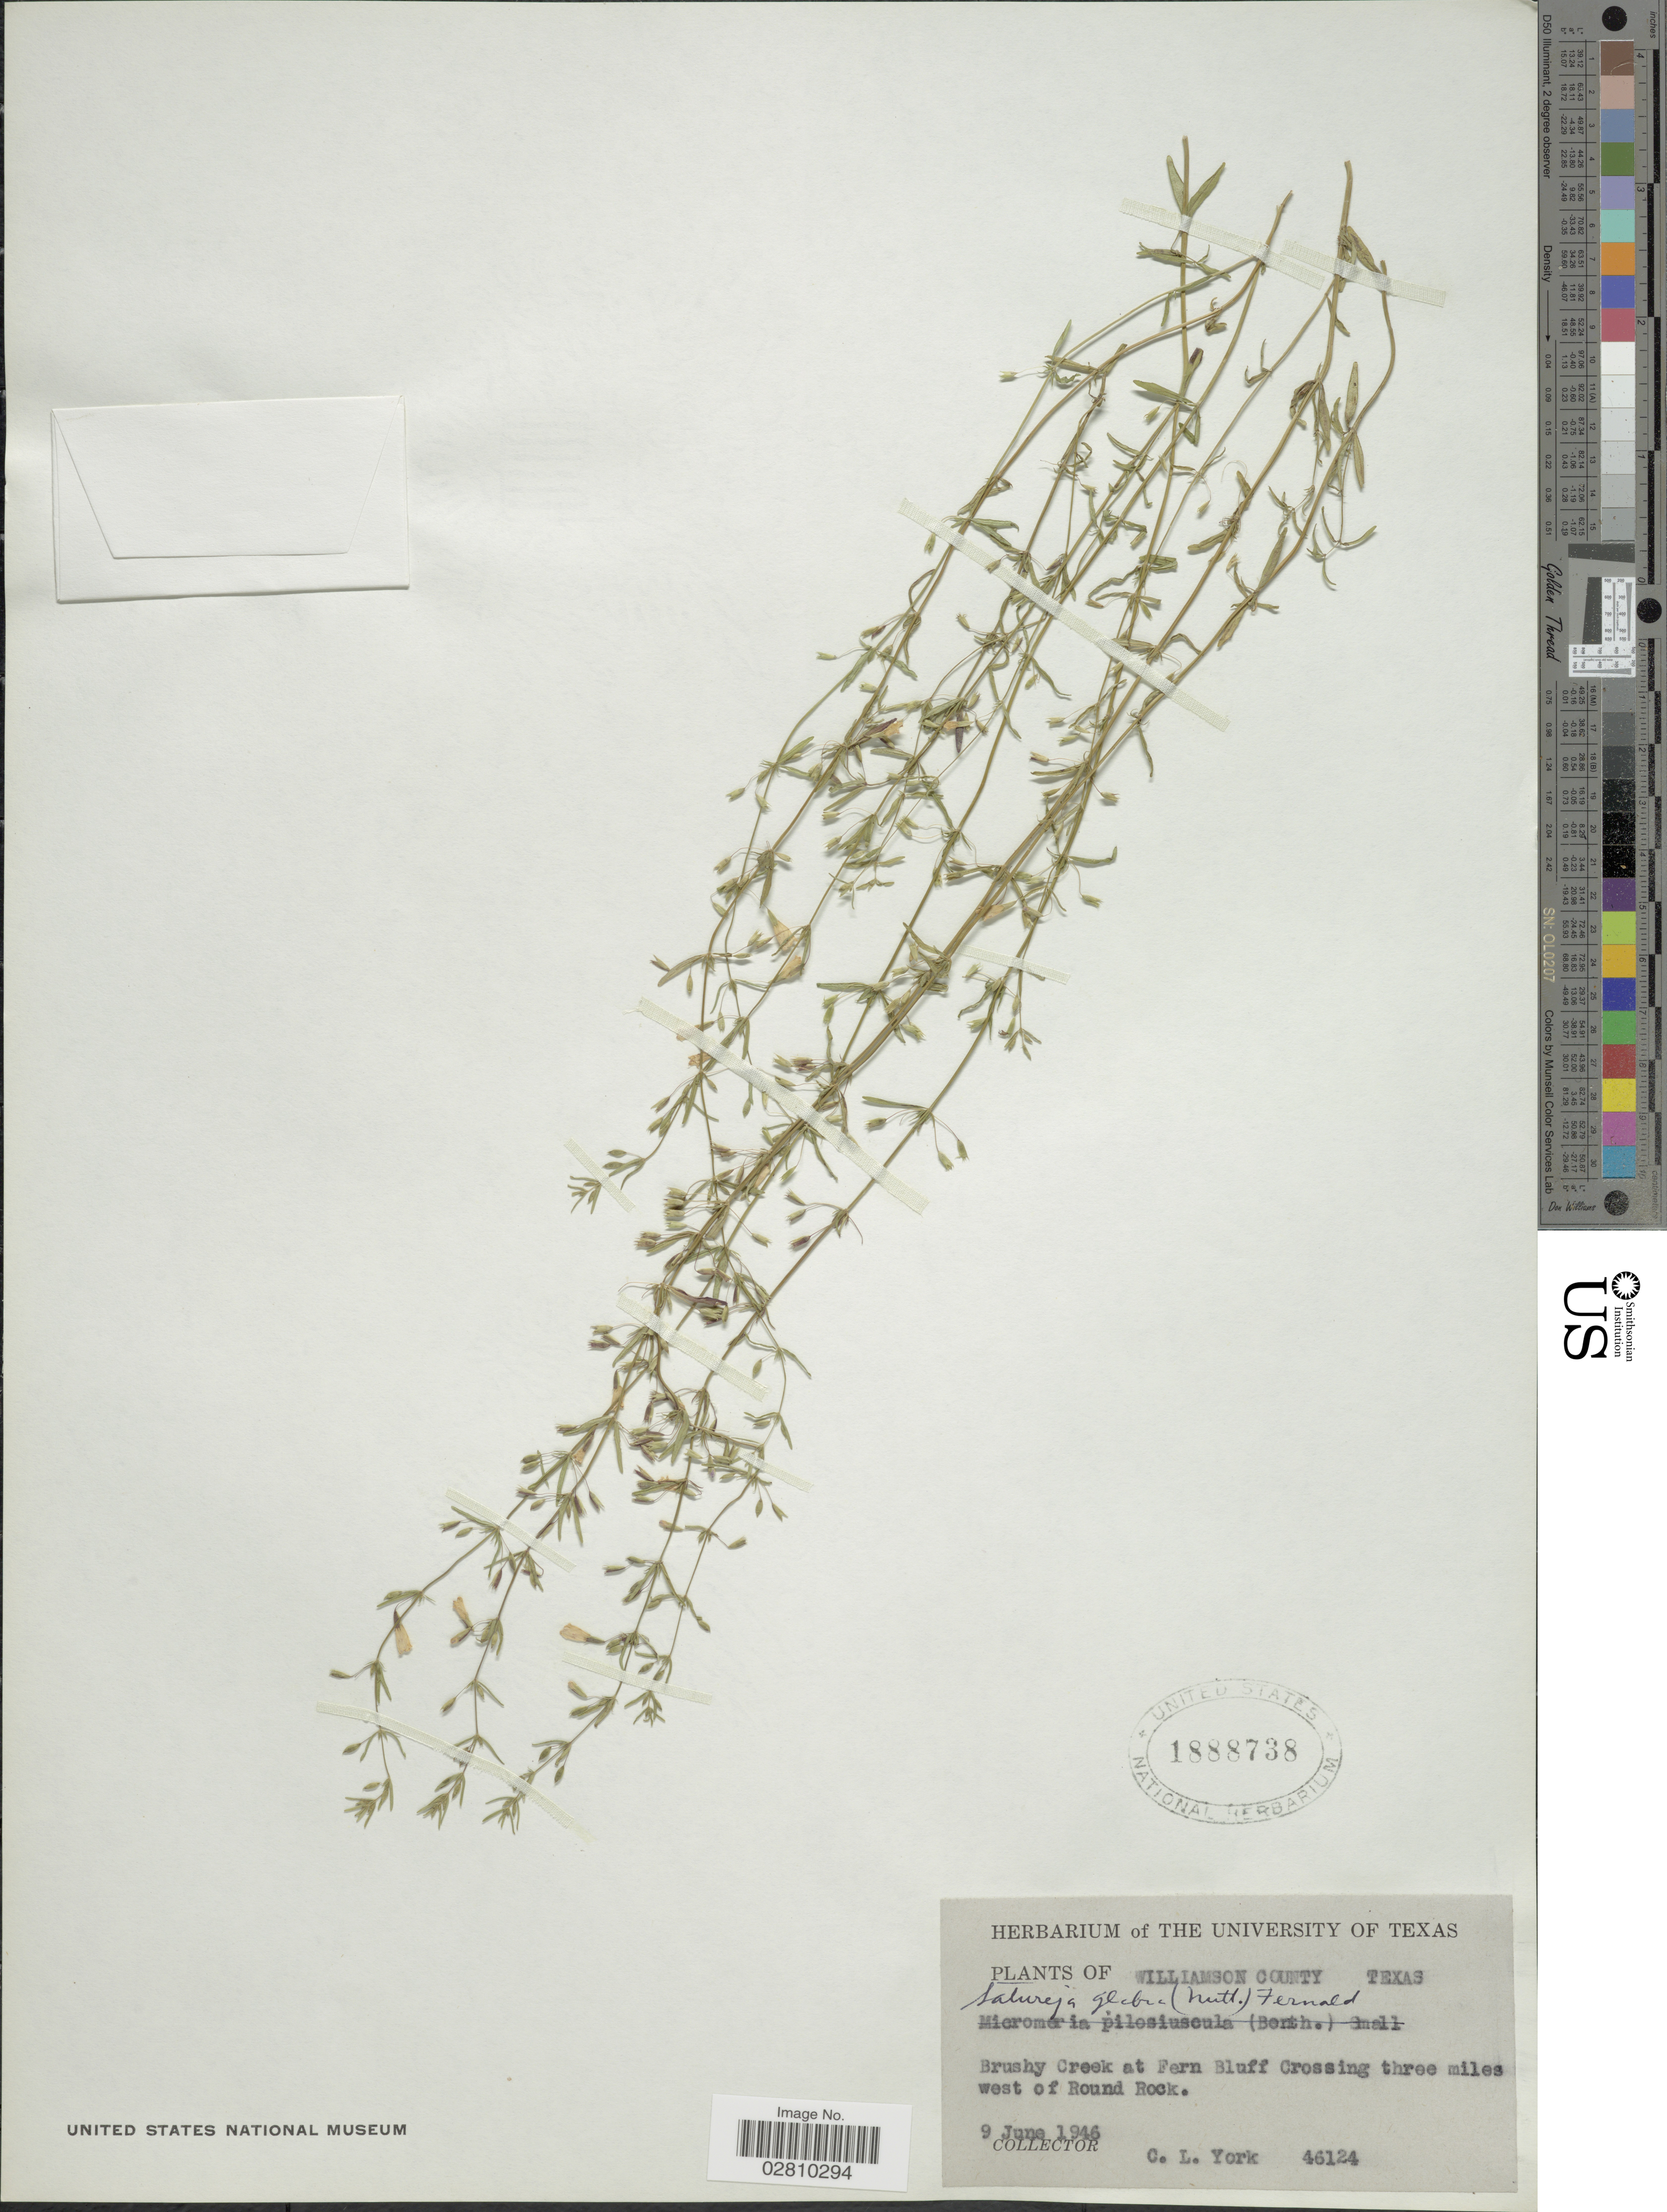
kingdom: Plantae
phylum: Tracheophyta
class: Magnoliopsida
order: Lamiales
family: Lamiaceae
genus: Clinopodium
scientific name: Clinopodium glabrum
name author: (Nutt.) Kuntze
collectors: C. L. York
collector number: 46124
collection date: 1946-06-09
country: United States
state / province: Texas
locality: Williamson County. Brushy Creek at Fern Bluff Crossing three miles west of Round Rock.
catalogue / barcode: US 1888738